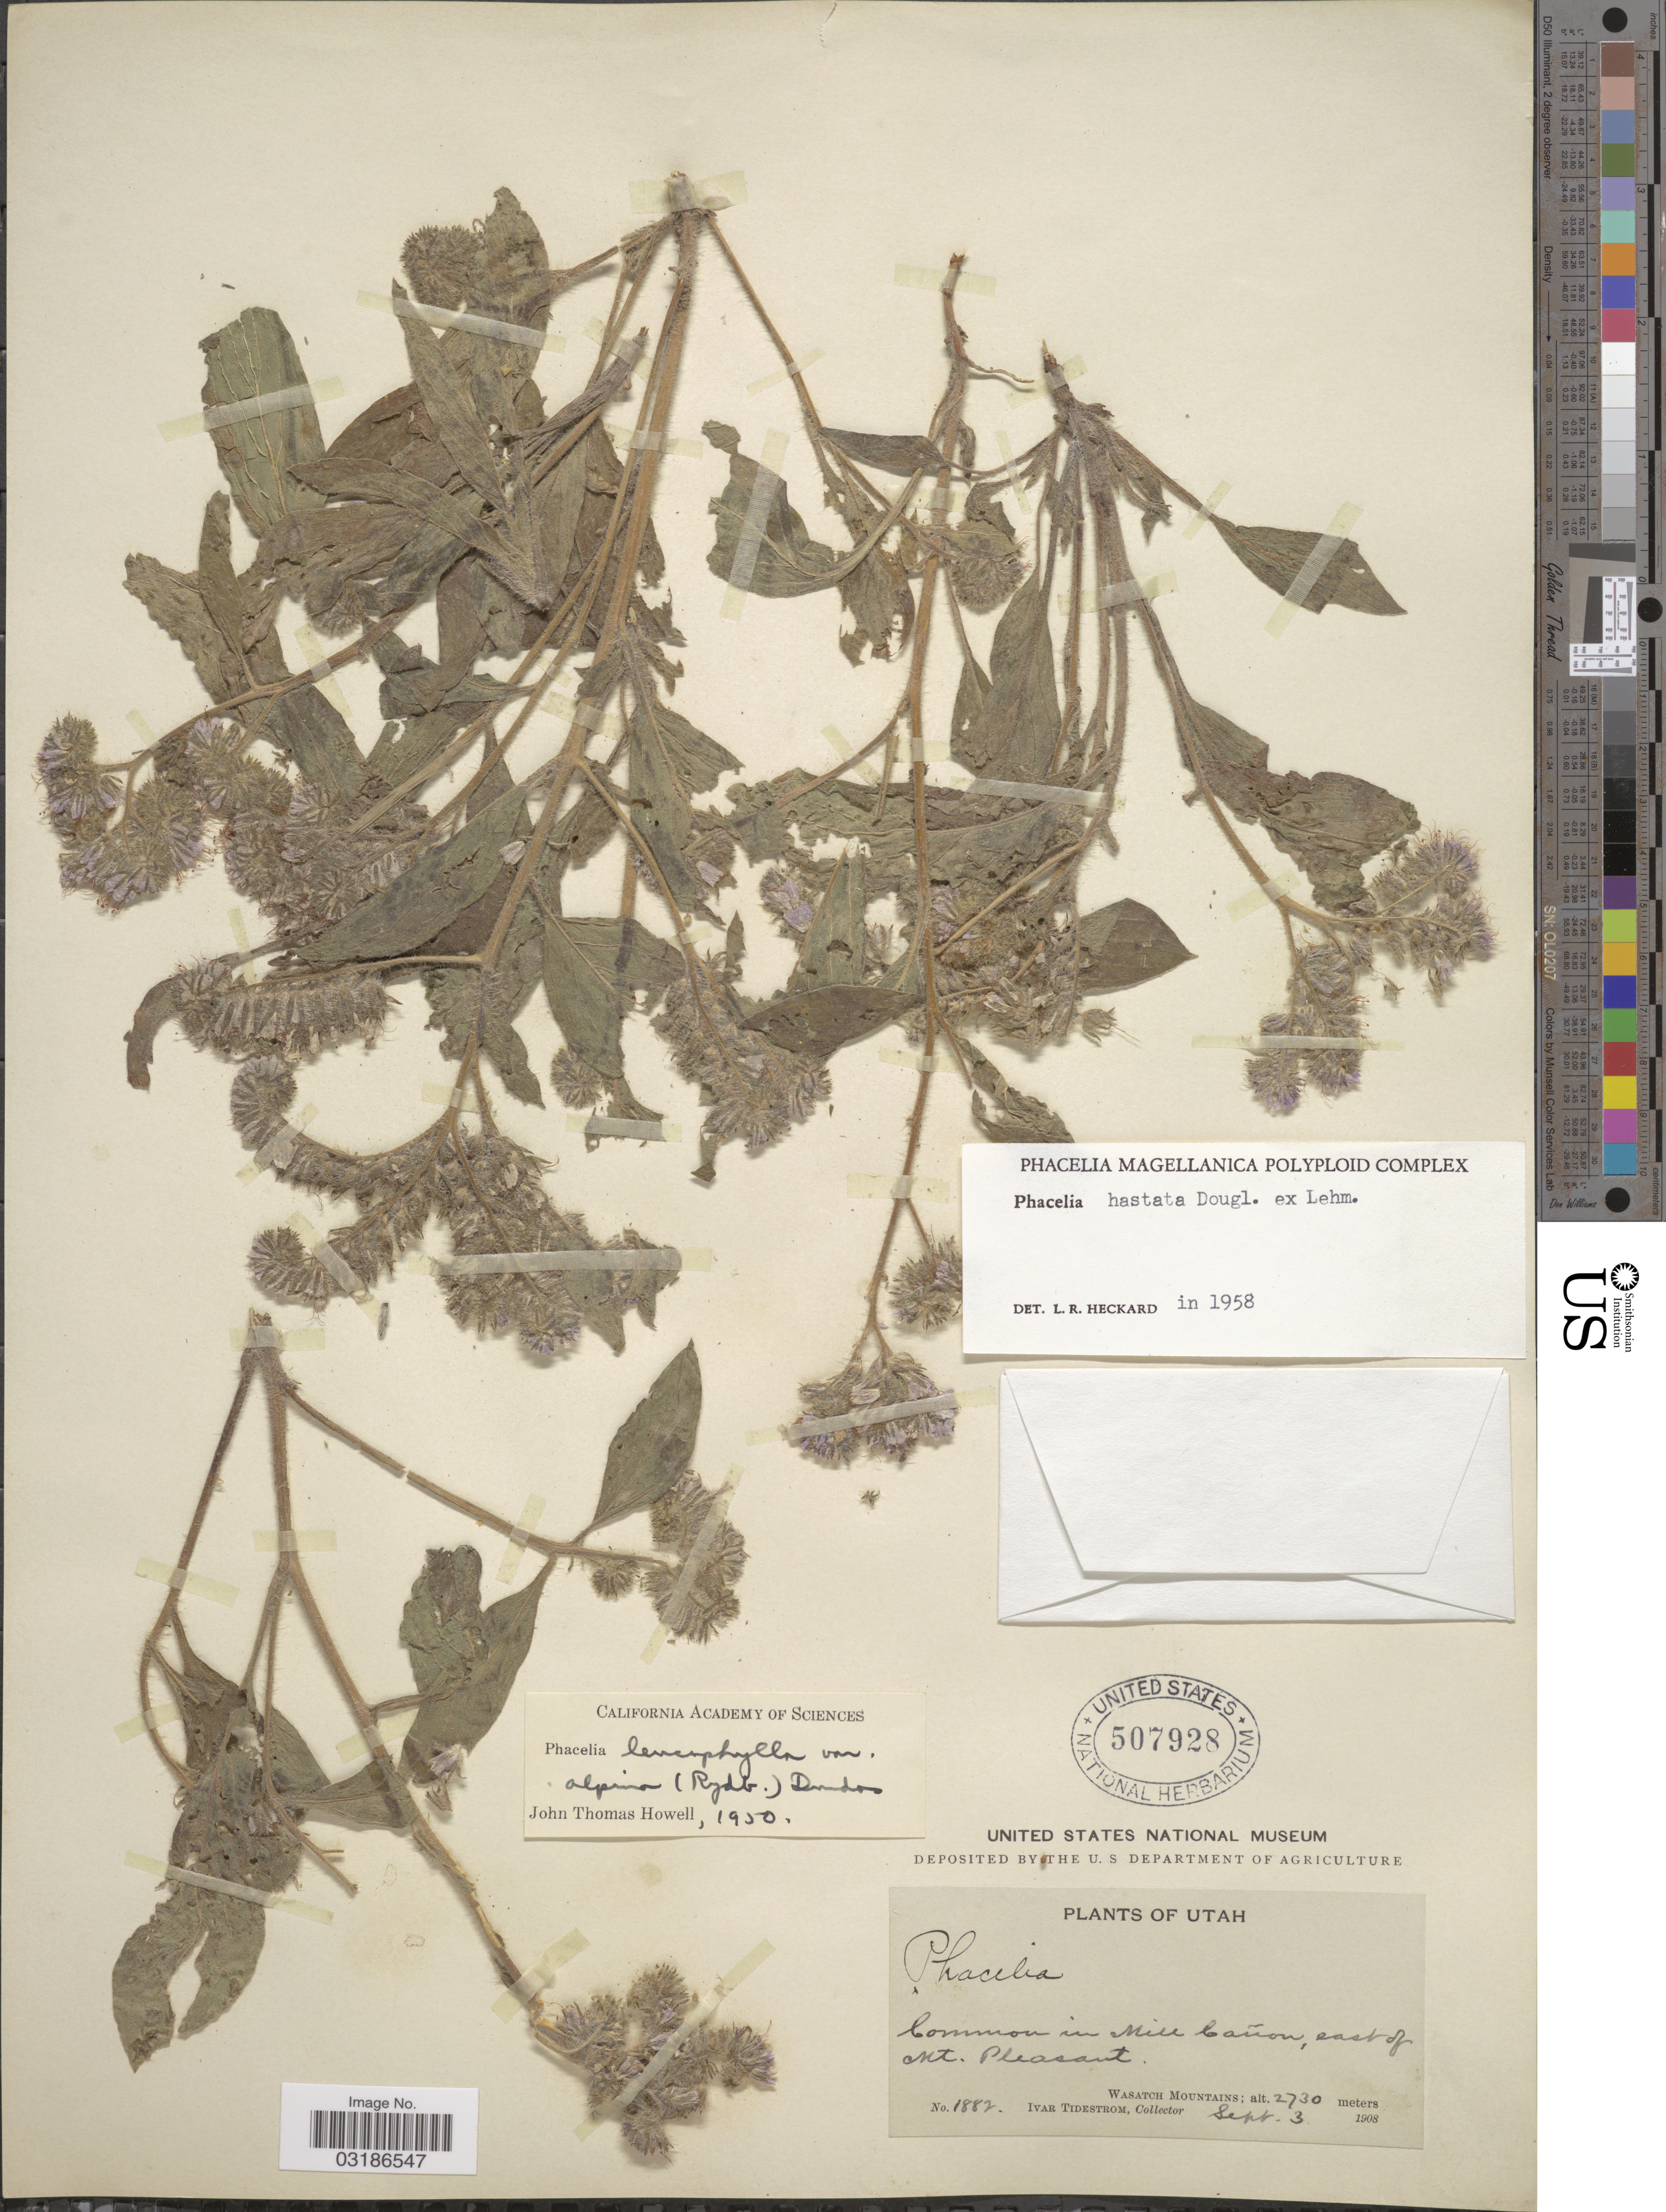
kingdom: Plantae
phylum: Tracheophyta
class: Magnoliopsida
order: Boraginales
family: Hydrophyllaceae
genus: Phacelia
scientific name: Phacelia hastata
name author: Douglas ex Lehm.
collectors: I. F. Tidestrom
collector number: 1882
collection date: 1908-09-03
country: United States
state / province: Utah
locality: Common in Mill Cañon, east of Mt. Pleasant, Wasatch Mountains.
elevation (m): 2730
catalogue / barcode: US 507928